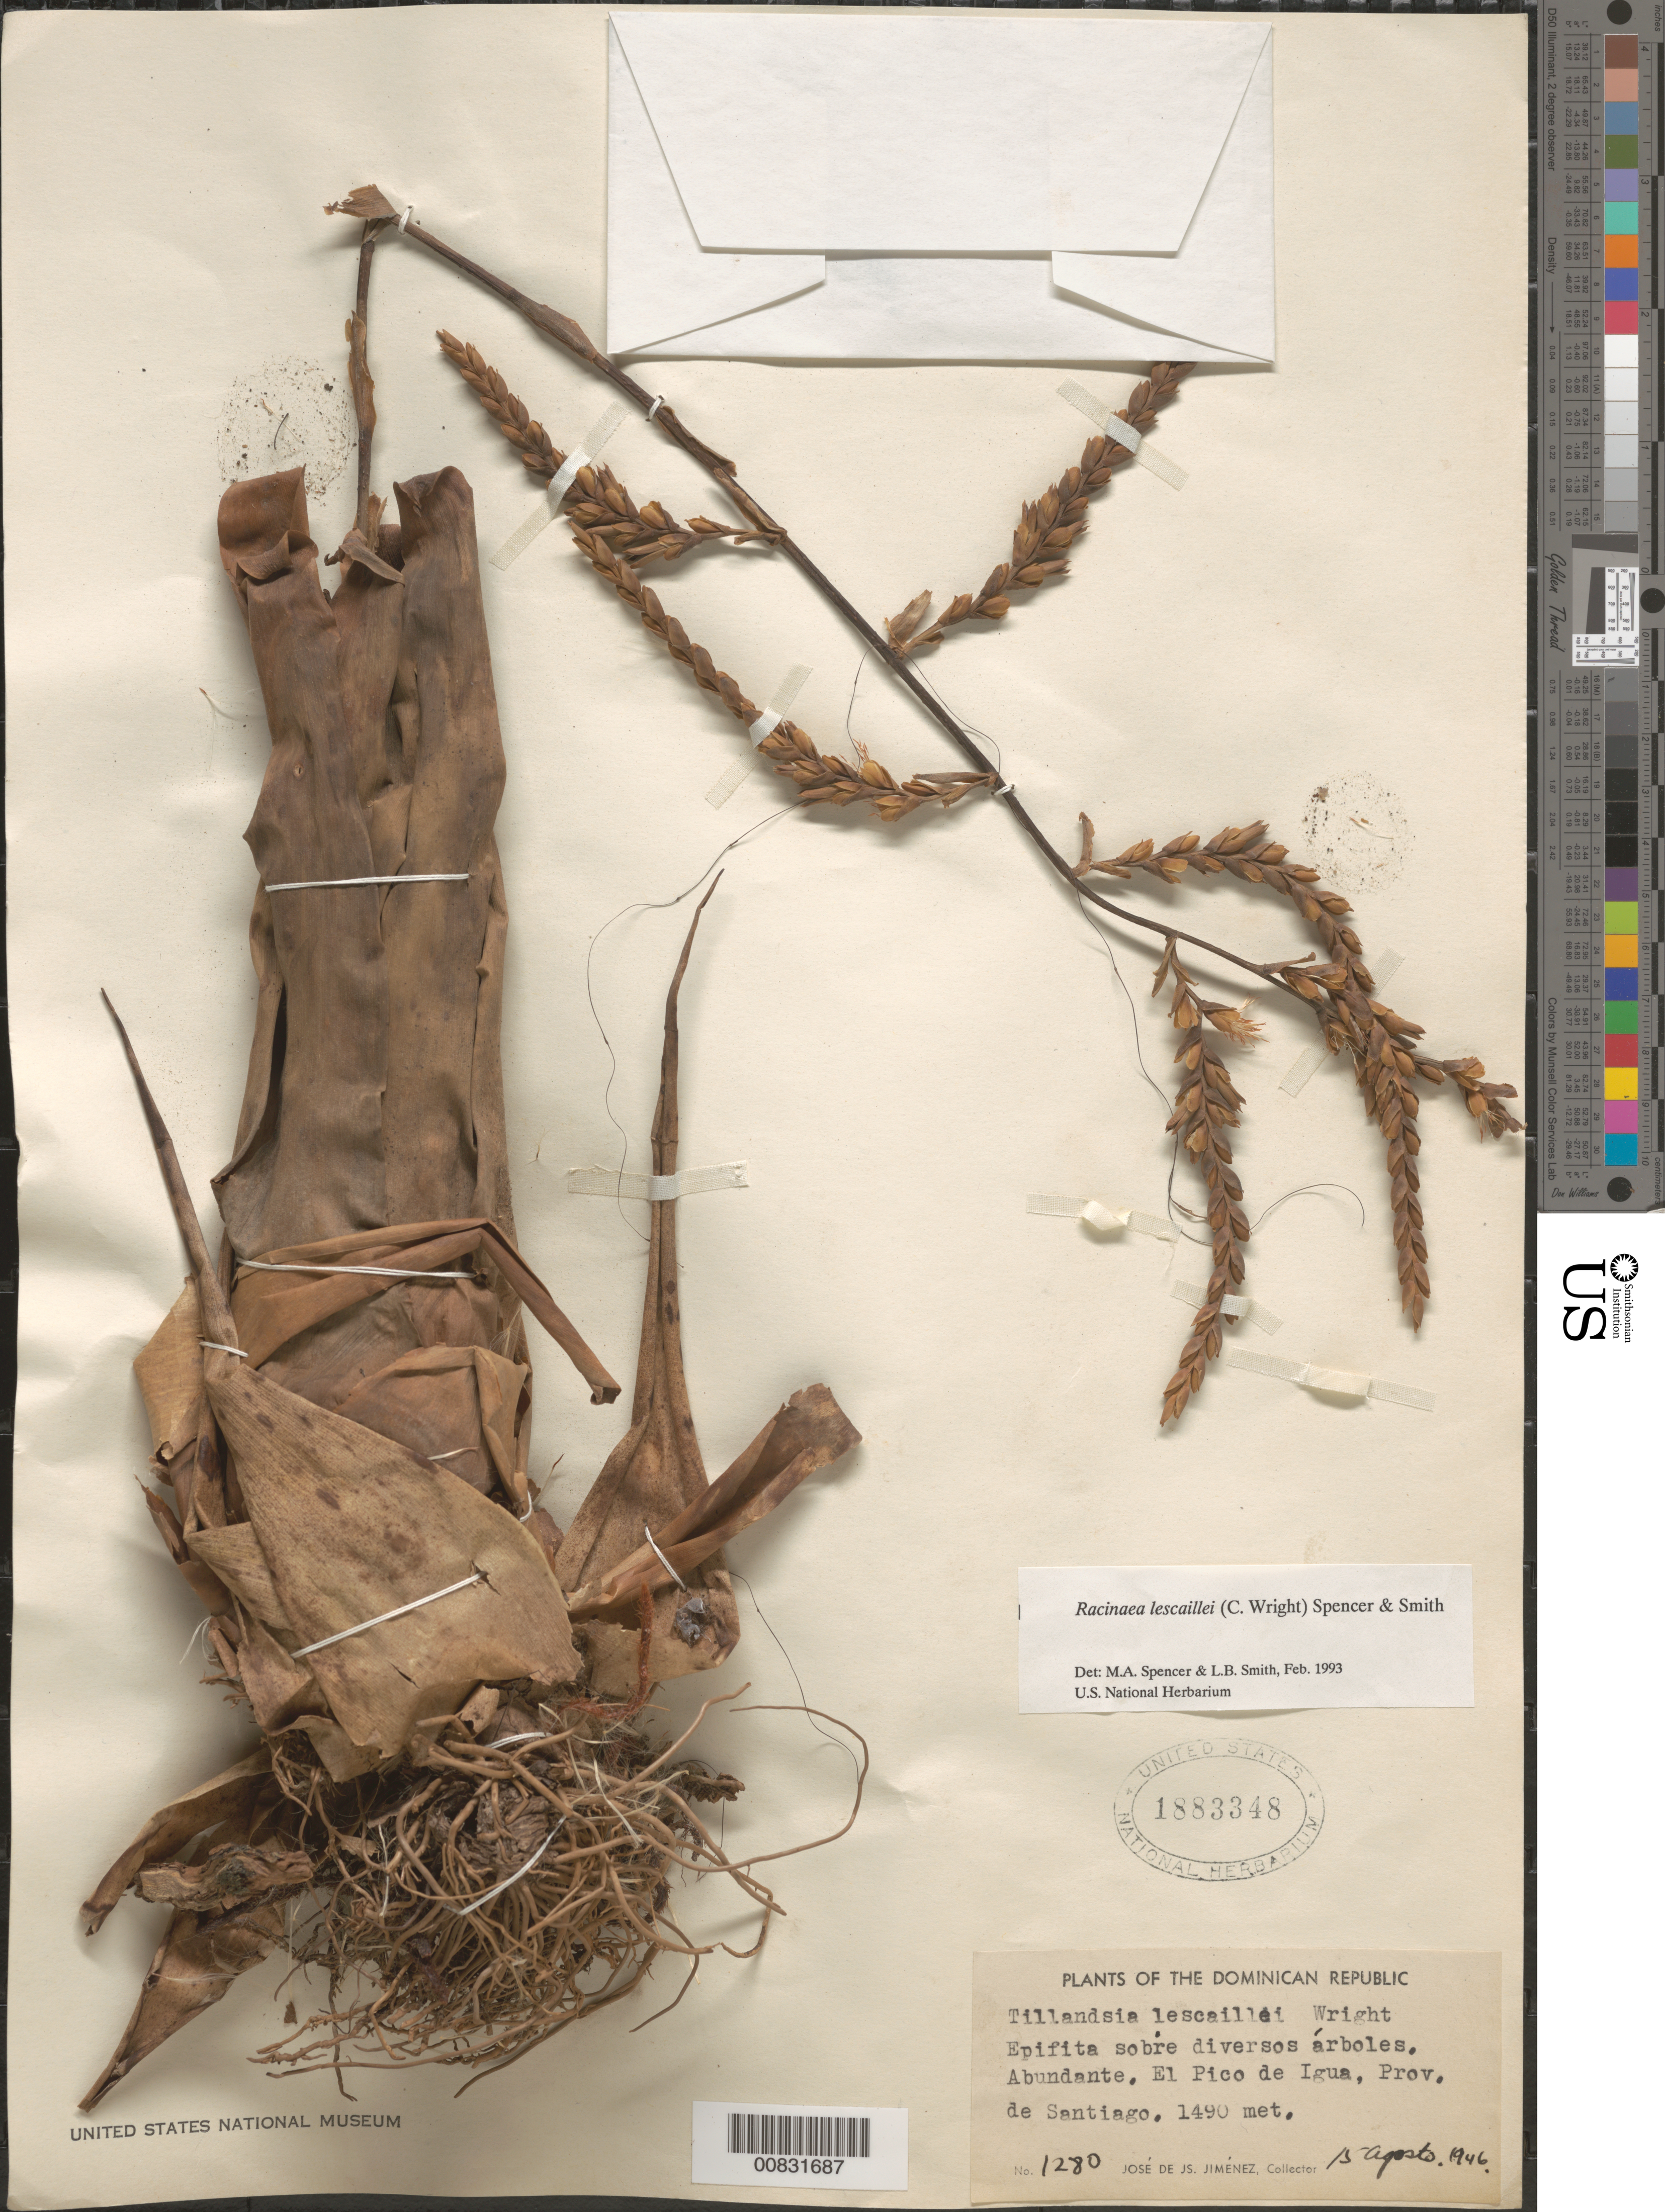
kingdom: Plantae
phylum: Tracheophyta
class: Liliopsida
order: Poales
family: Bromeliaceae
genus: Racinaea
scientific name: Racinaea lescaillei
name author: (C. Wright) M.A. Spencer & L.B. Sm.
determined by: Spencer, M. A.; Smith, L. B.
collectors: J. J. Jiménez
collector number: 1280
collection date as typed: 15 Aug 1946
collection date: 1946-08-15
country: Dominican Republic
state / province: Santiago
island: Hispaniola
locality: El Pico de Igua.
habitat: Sobre diversos árboles.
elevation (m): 1490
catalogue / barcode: US 1883348